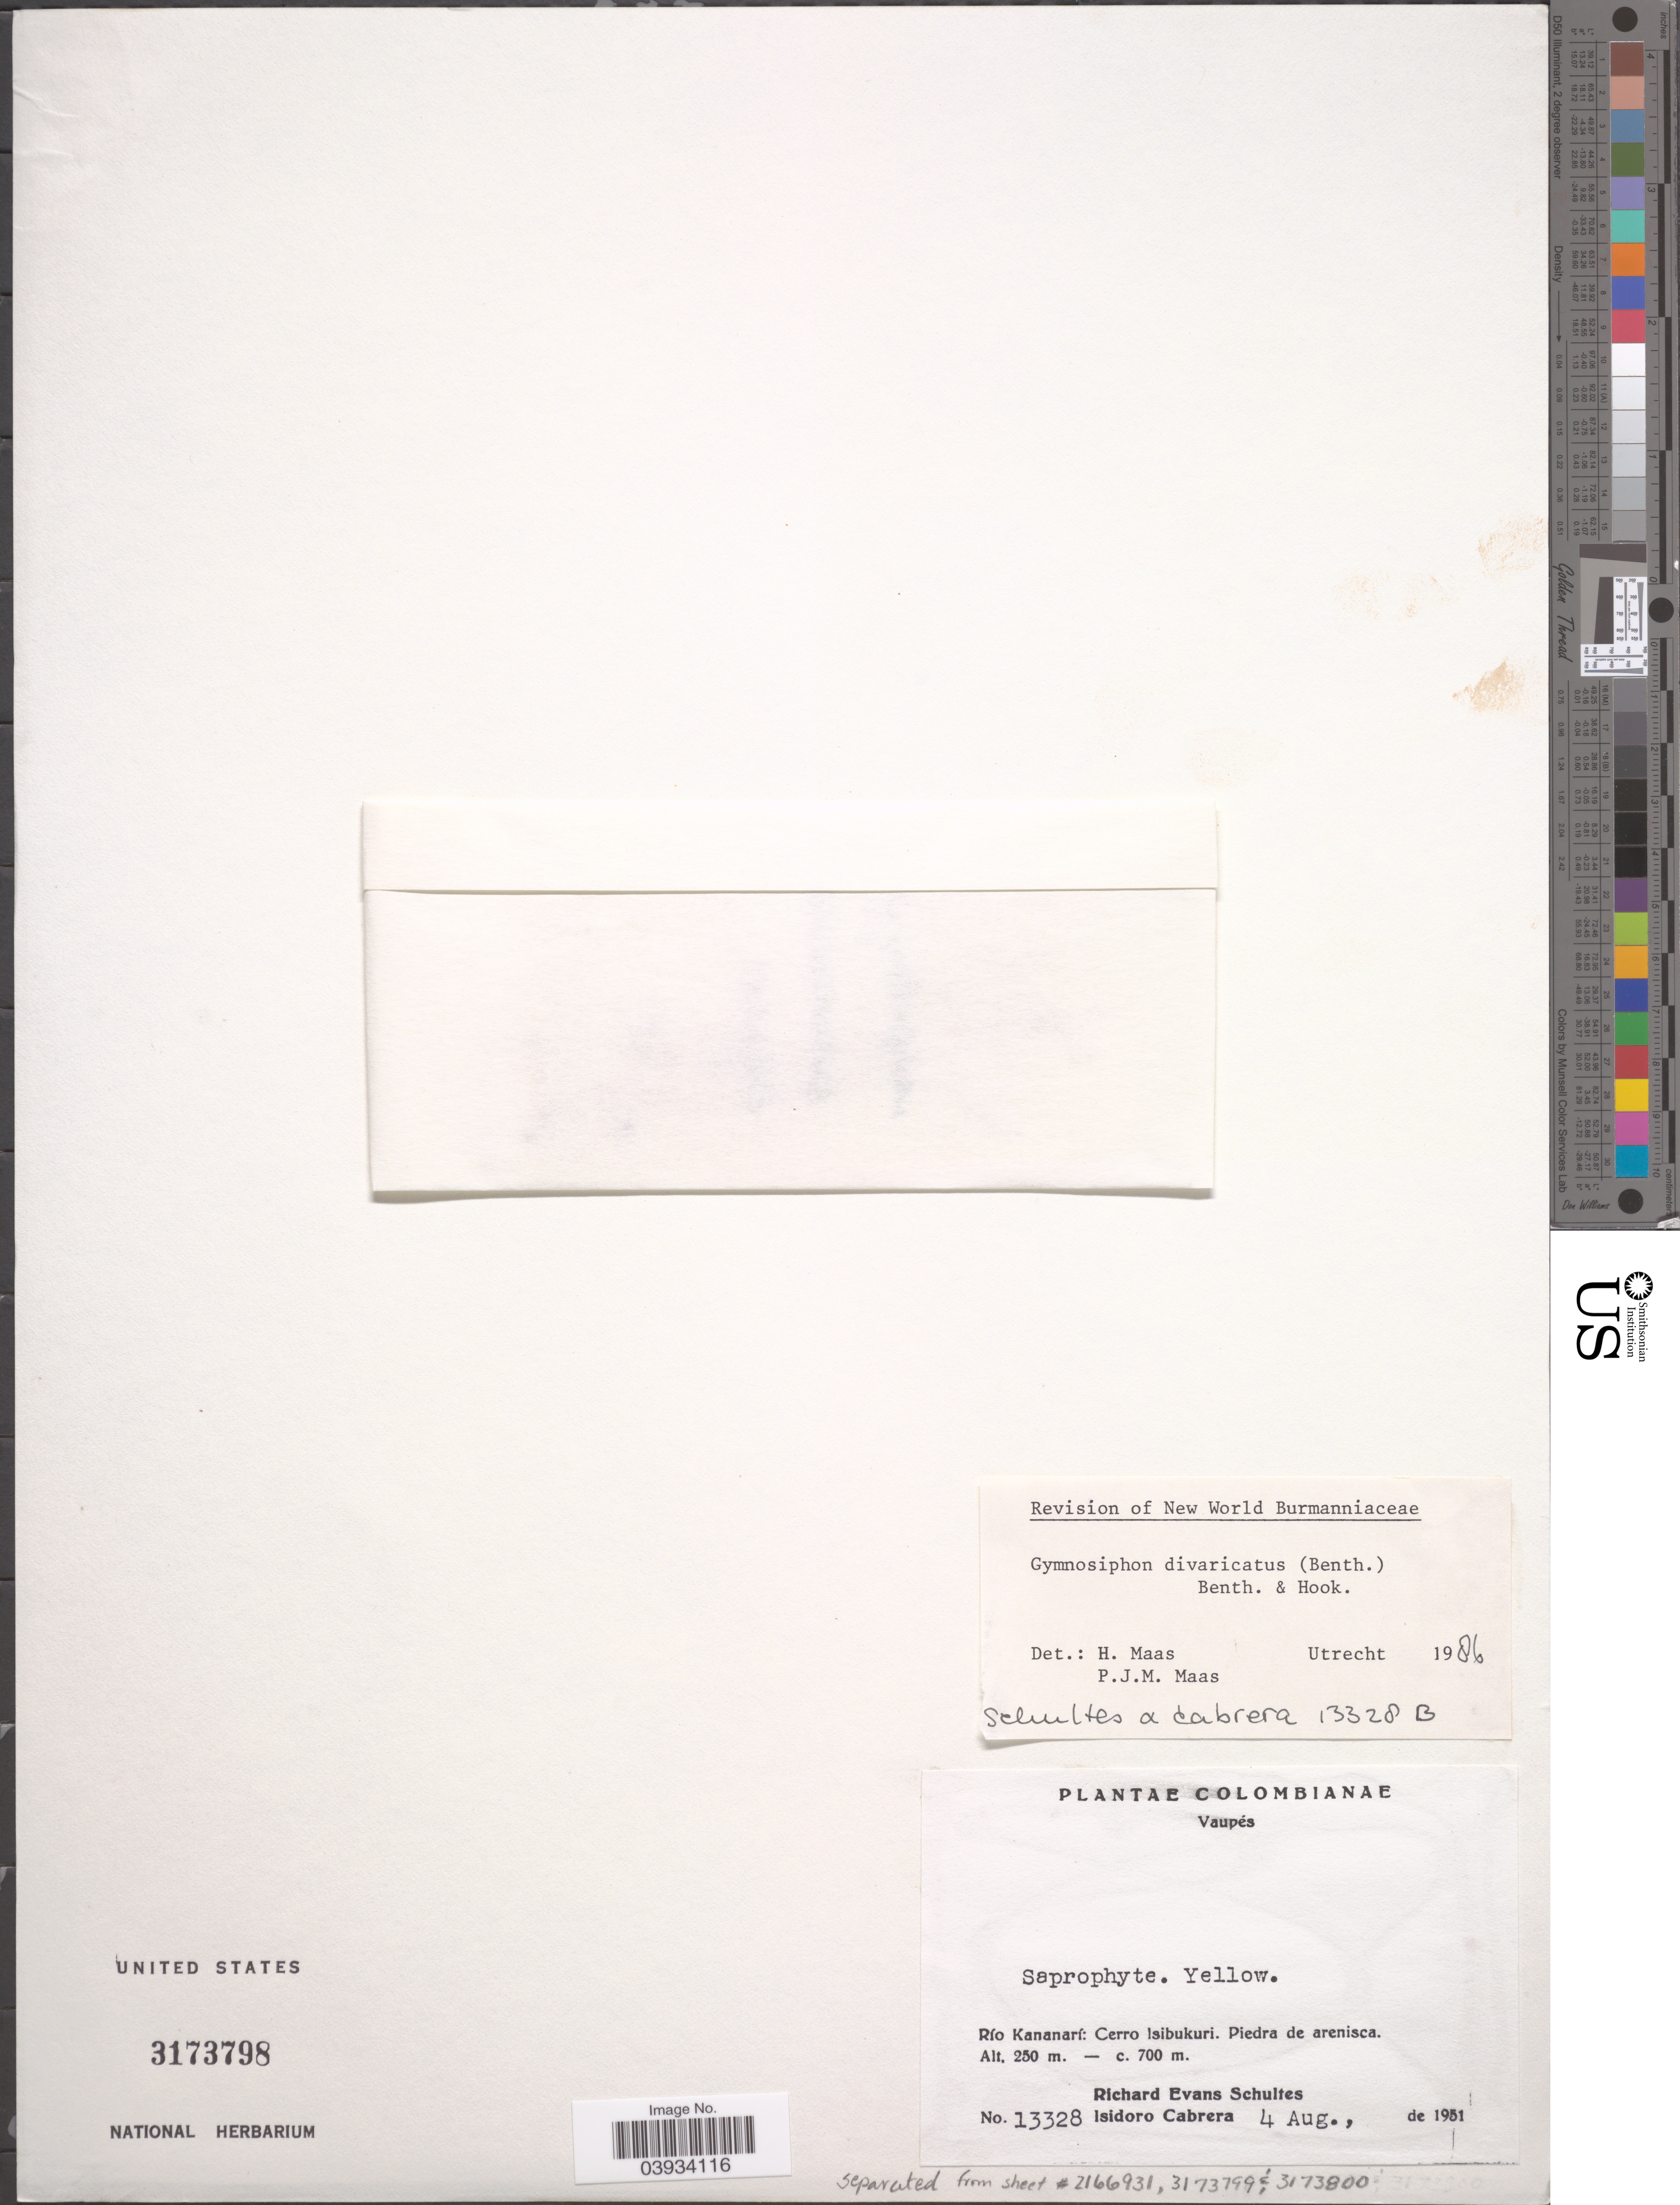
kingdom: Plantae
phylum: Tracheophyta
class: Liliopsida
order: Dioscoreales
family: Burmanniaceae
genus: Gymnosiphon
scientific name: Gymnosiphon divaricatus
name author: (Benth.) Benth. & Hook. f.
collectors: R. E. Schultes & I. Cabrera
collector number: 13328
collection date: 1951-08-04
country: Colombia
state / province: Vaupés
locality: Río Kananarí: Cerro Isibukuri. Piedra de arenisca.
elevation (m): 250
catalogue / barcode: US 3173798